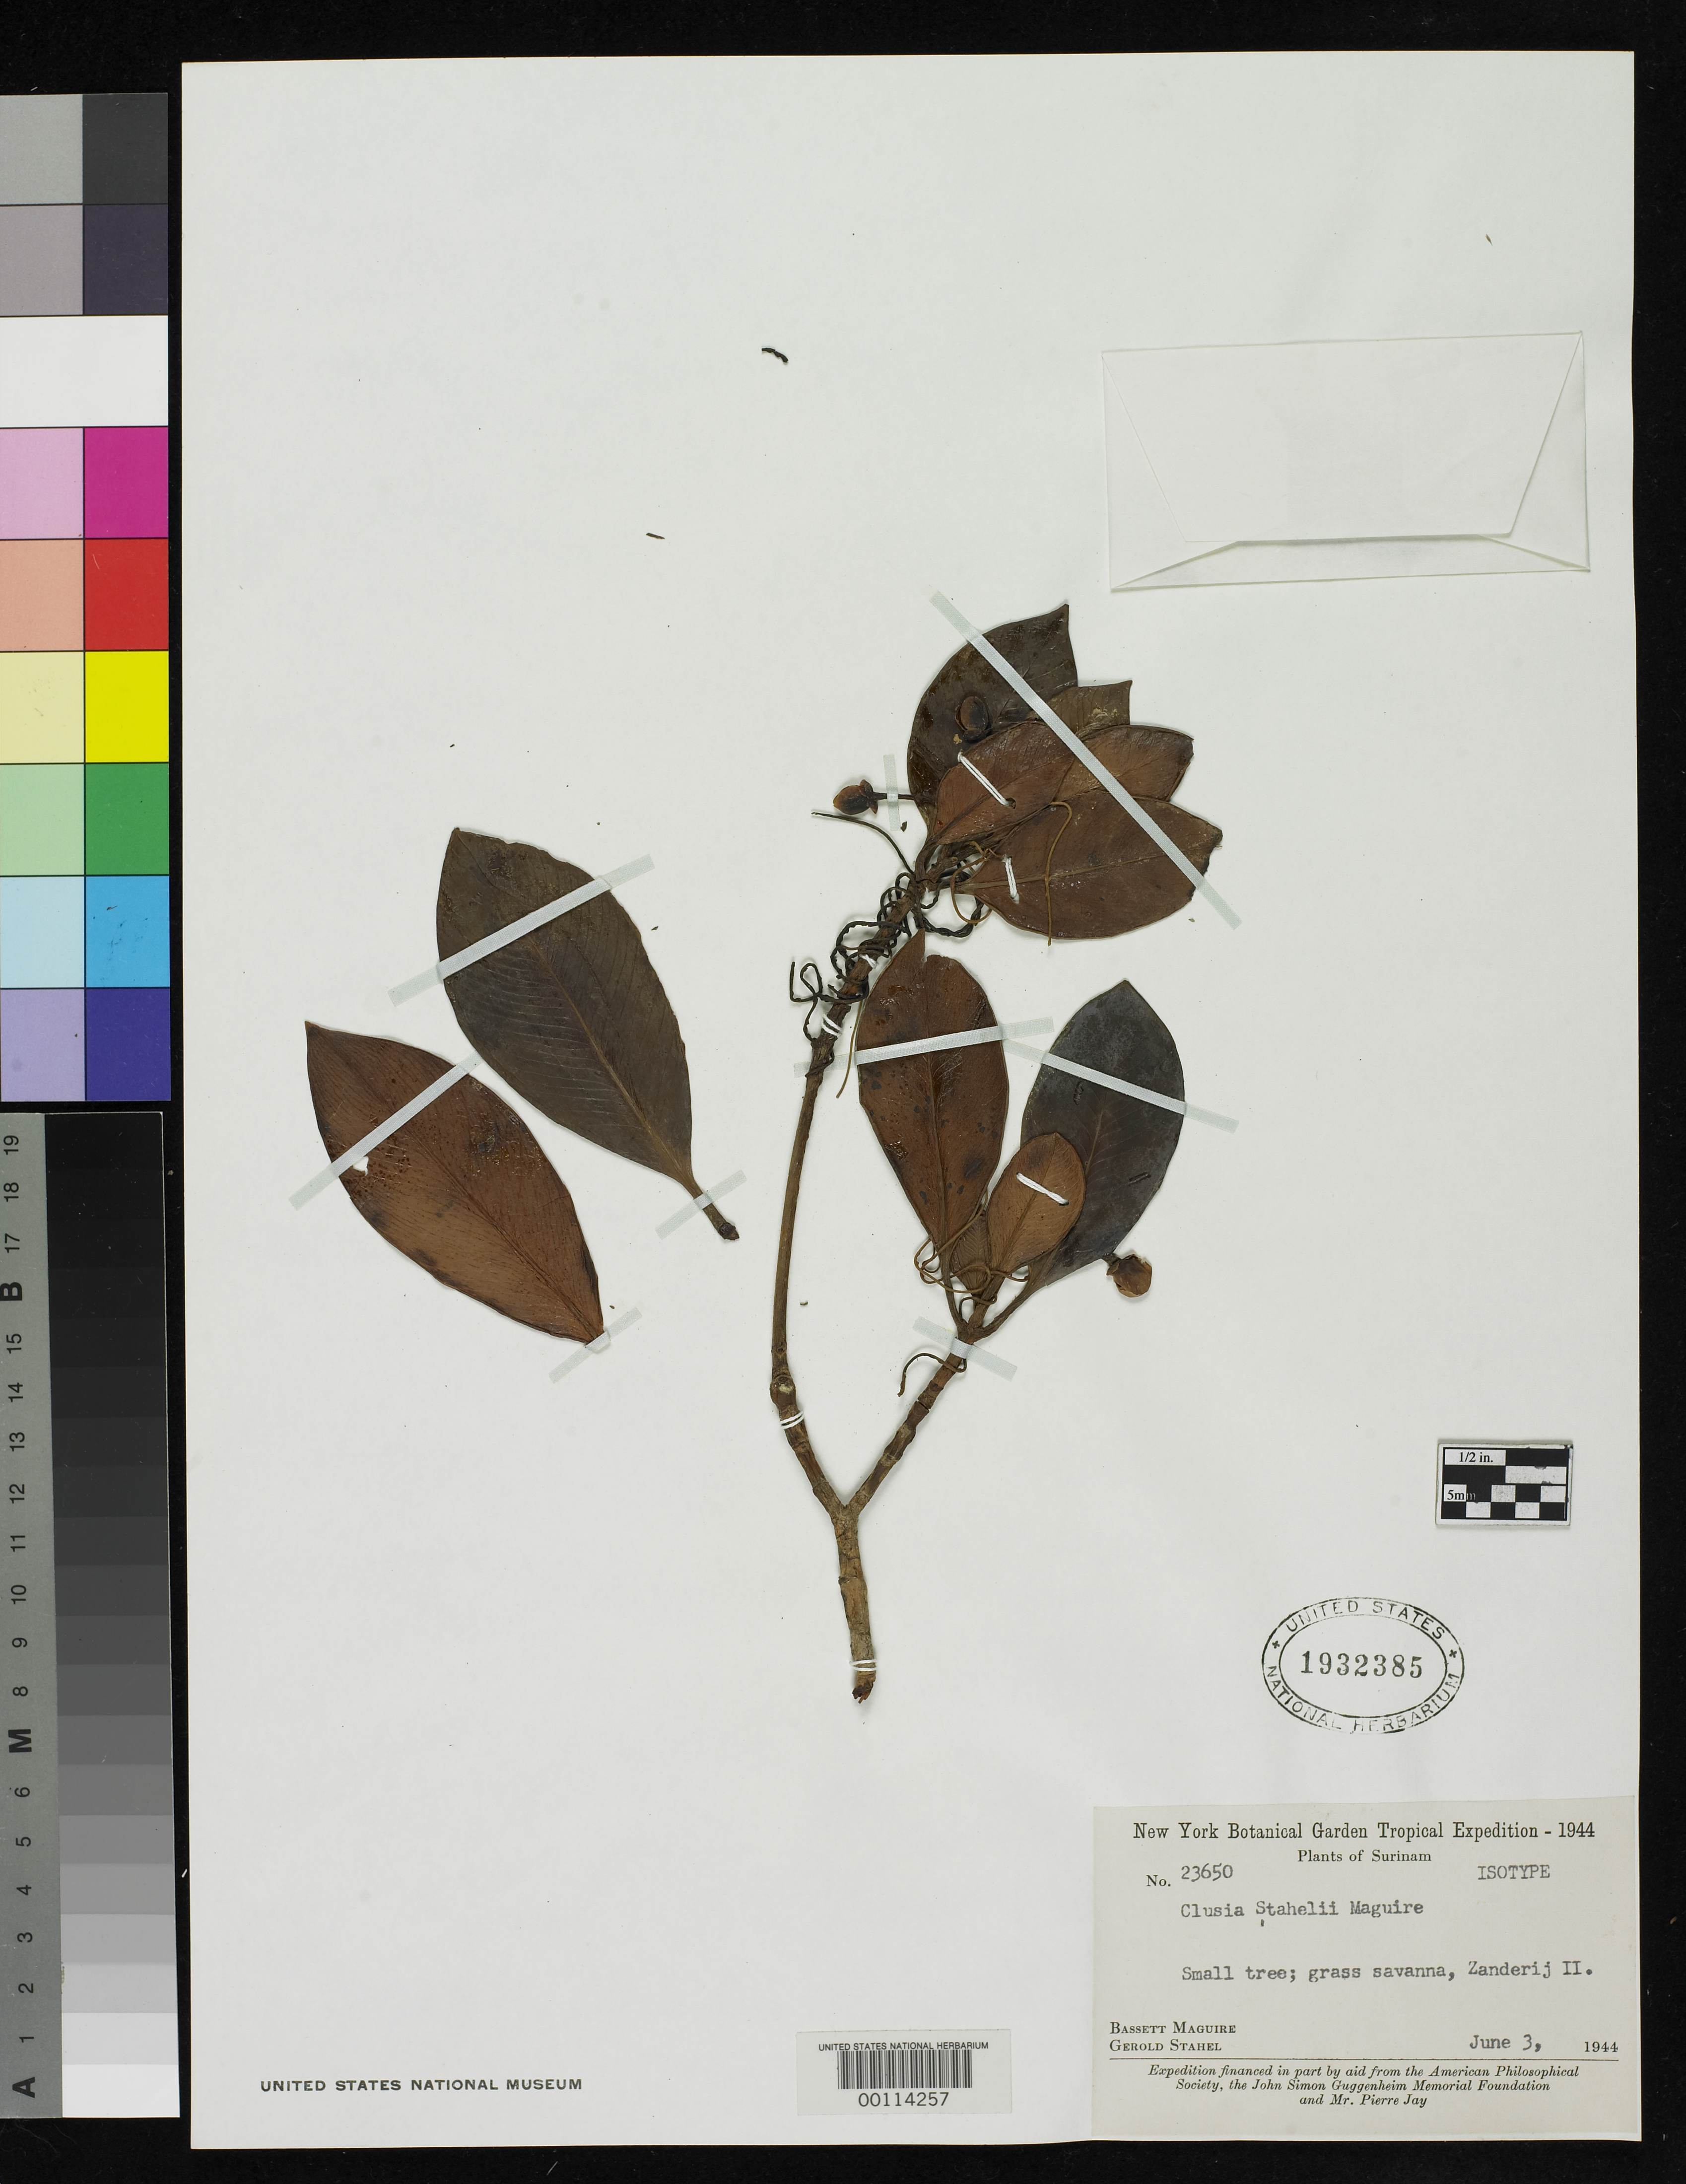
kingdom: Plantae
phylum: Tracheophyta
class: Magnoliopsida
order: Malpighiales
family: Clusiaceae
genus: Clusia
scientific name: Clusia stahelii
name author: Maguire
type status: Isotype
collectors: B. Maguire & G. Stahel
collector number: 23650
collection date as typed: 03 Jun 1944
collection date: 1944-06-03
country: Suriname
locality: Zanderjj II.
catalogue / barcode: US 1932385